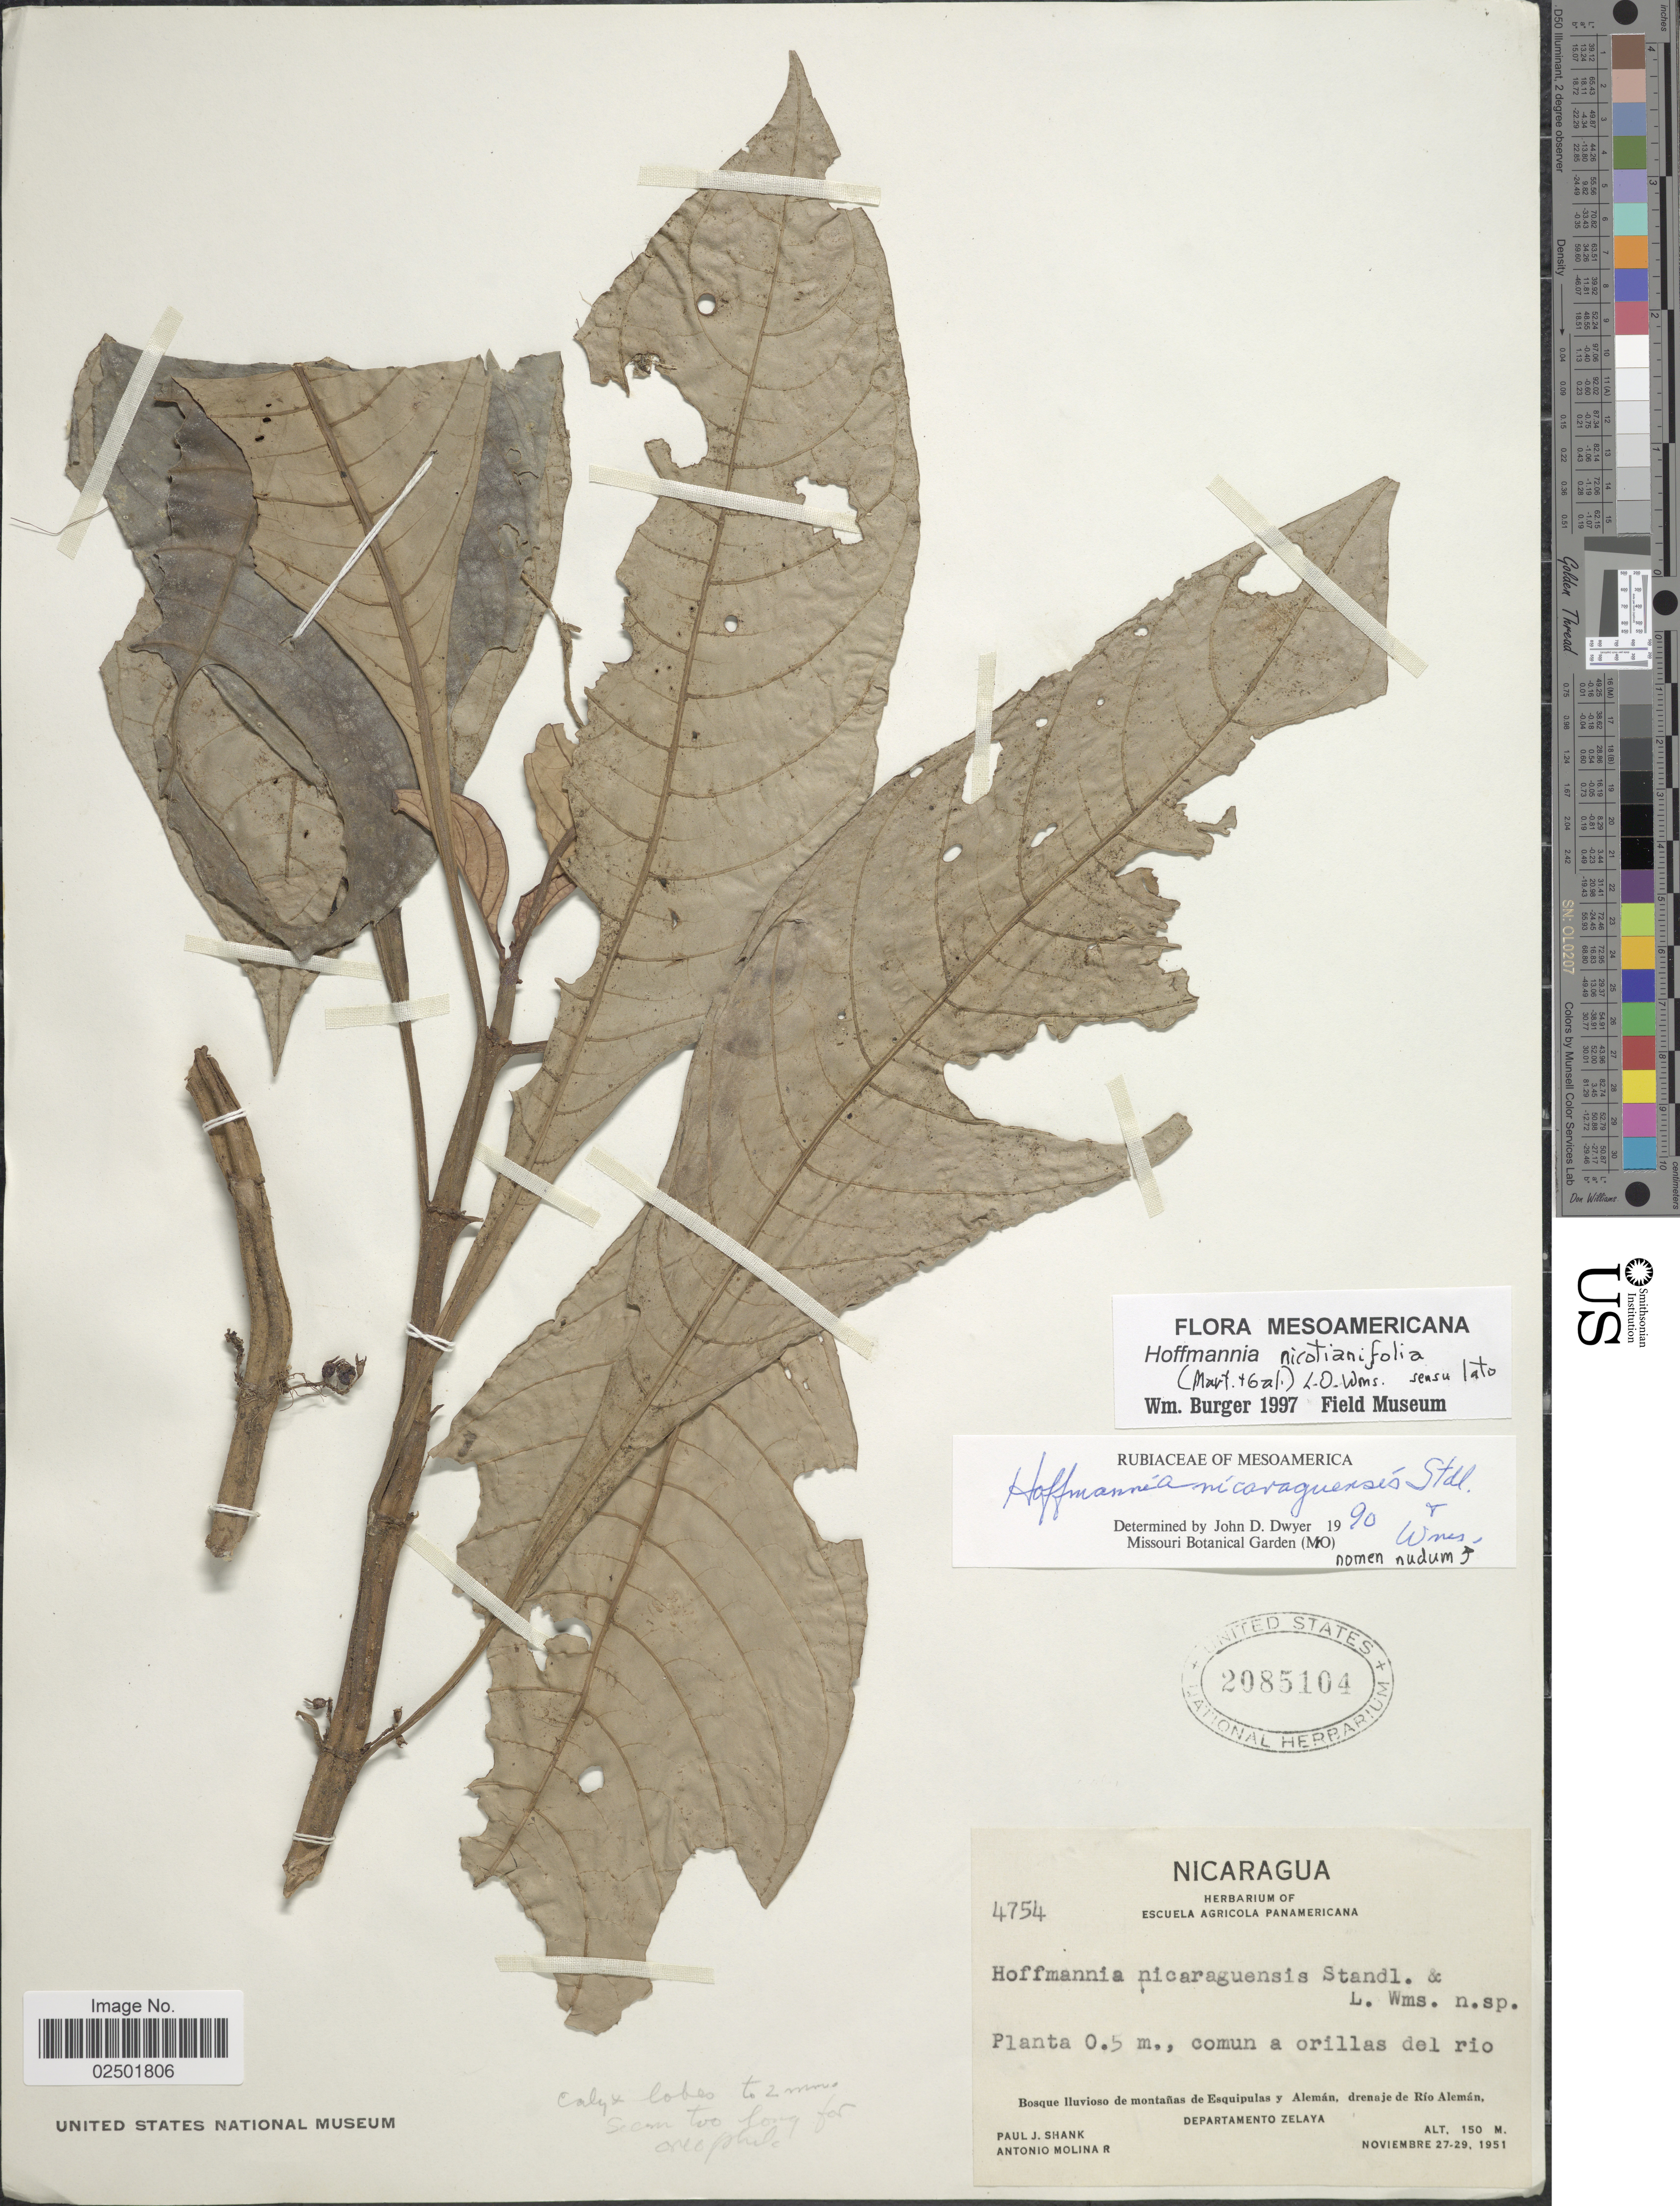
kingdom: Plantae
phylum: Tracheophyta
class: Magnoliopsida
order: Gentianales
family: Rubiaceae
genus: Hoffmannia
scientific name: Hoffmannia nicotianifolia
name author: (M. Martens & Galeoti) L.O. Williams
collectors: P. J. Shank & A. Molina R.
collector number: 4754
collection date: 1951-11-27/1951-11-29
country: Nicaragua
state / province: Atlantico Sur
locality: Comun a orillas del rio, Bosque lluvioso de montañas de Esquipulas y Alemán, drenaje de Río Alemán, Departamento Zelaya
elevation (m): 150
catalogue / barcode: US 2085104